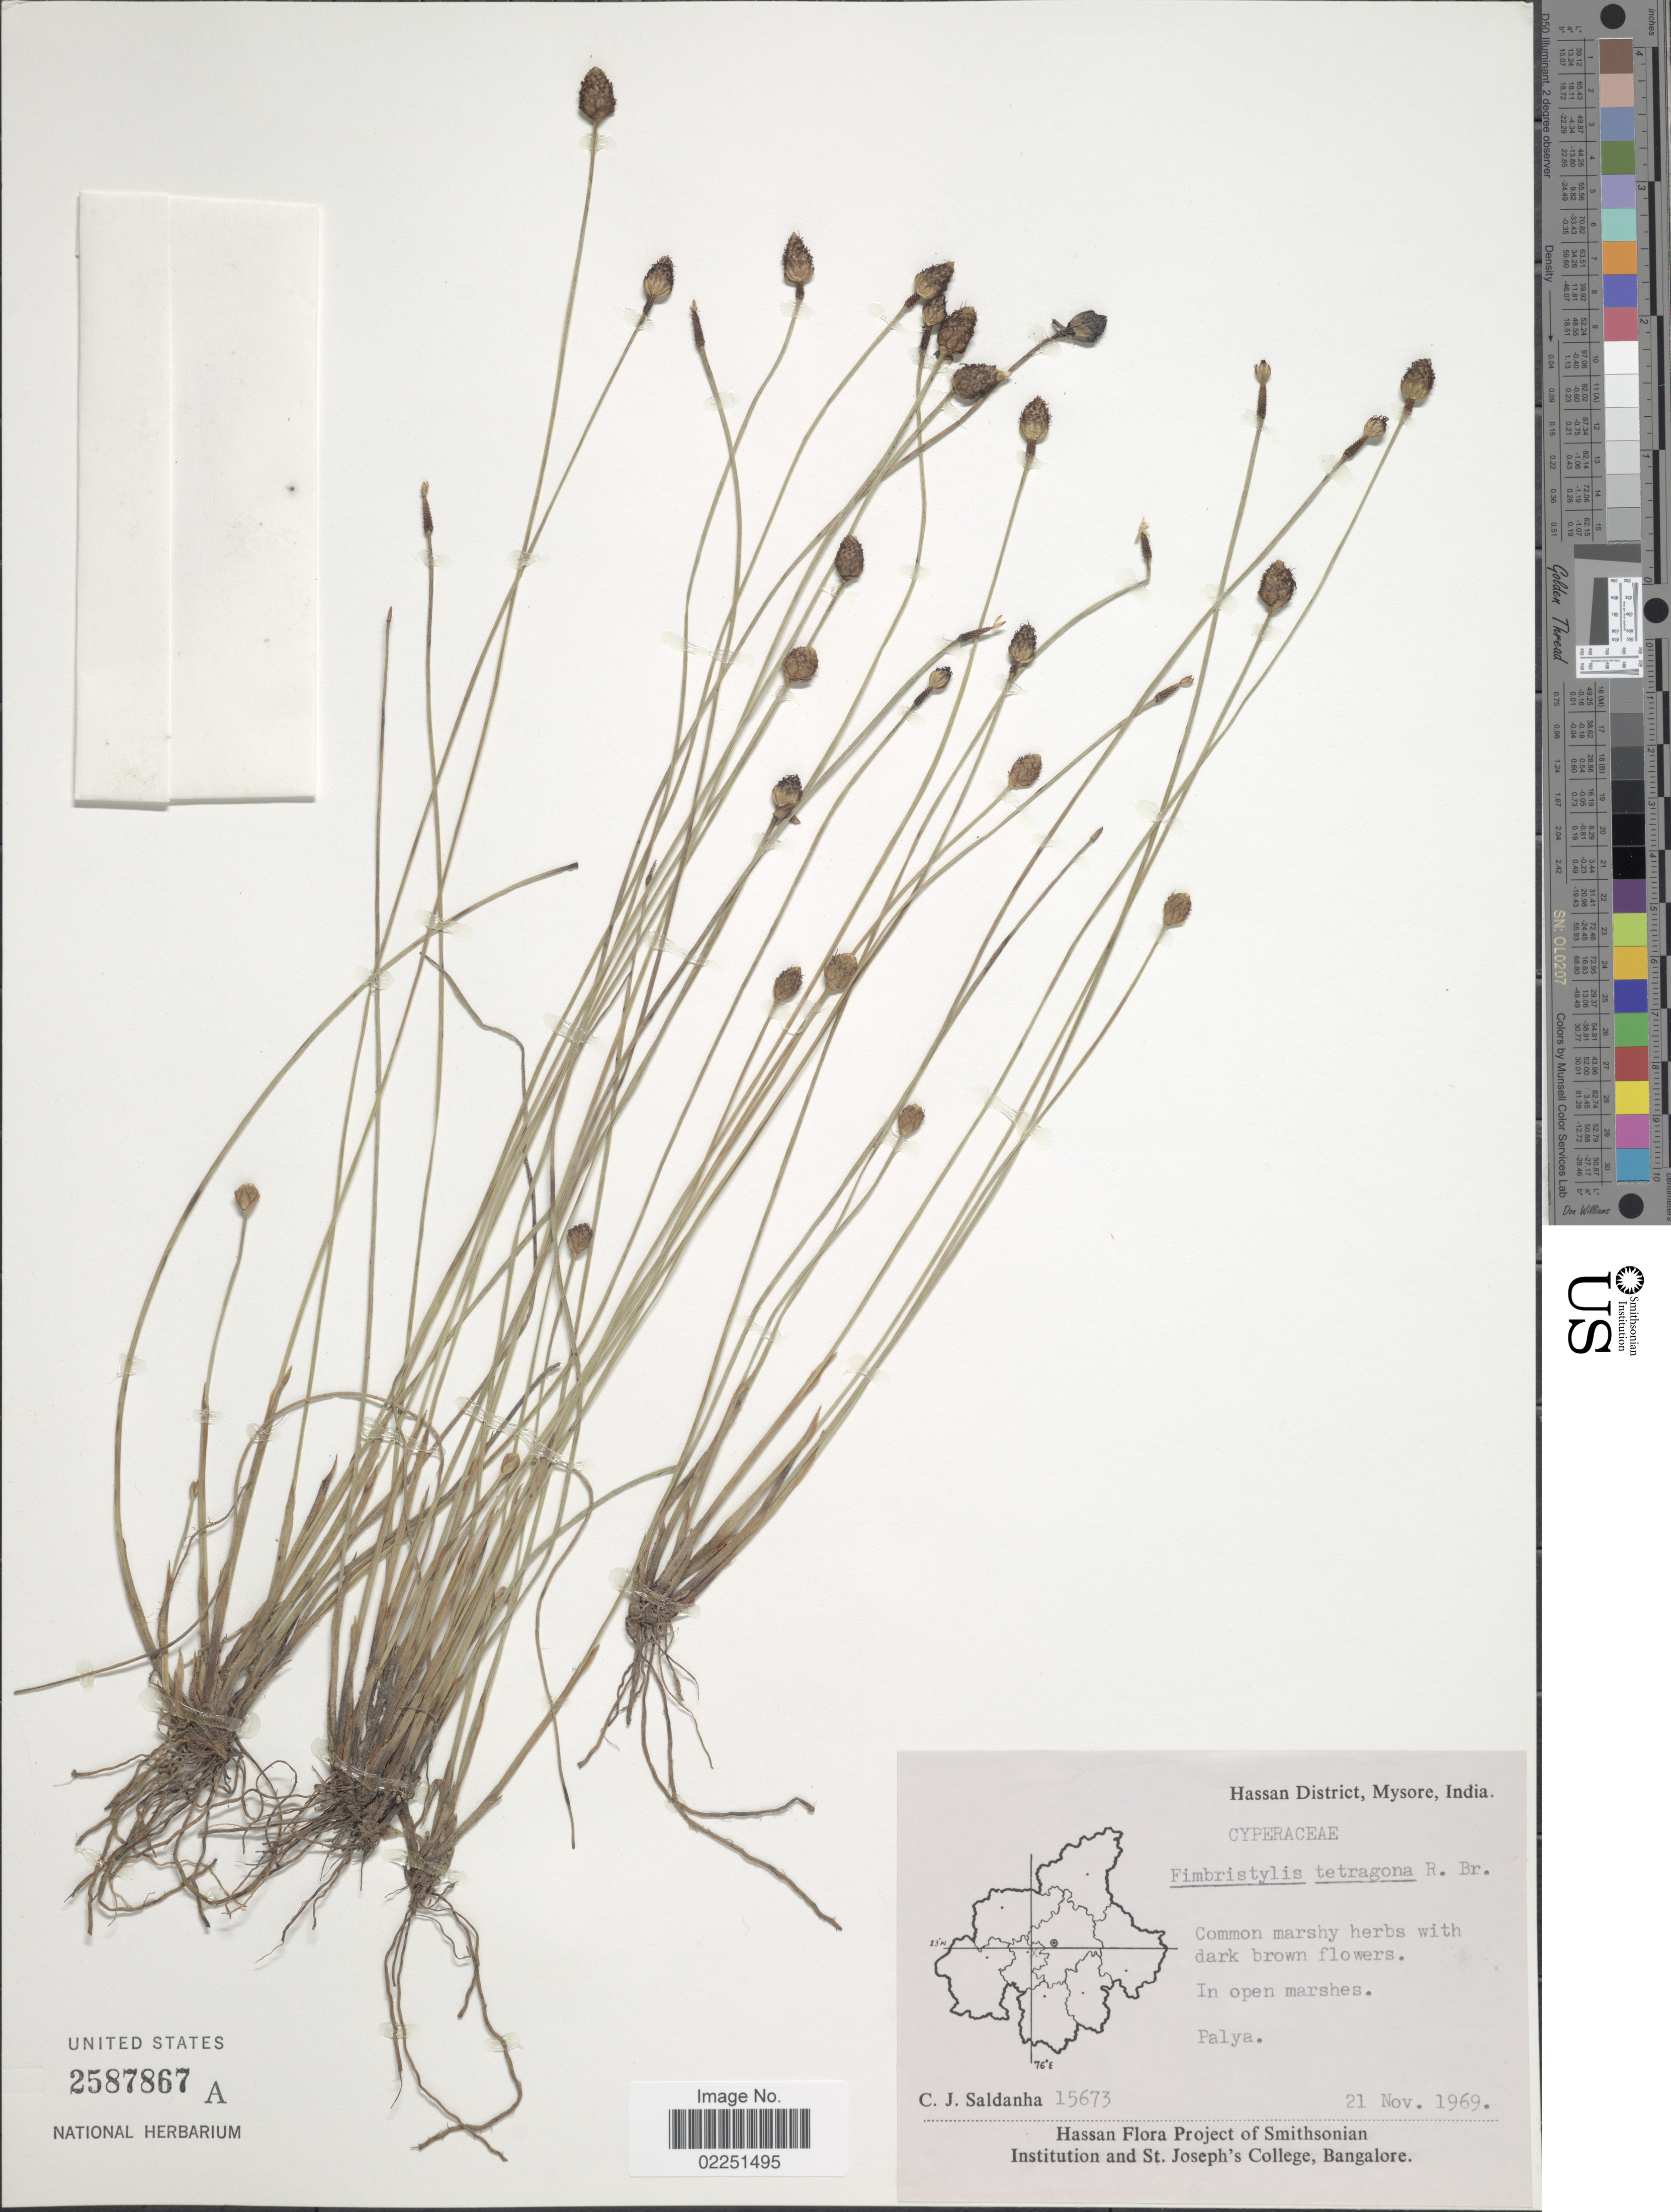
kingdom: Plantae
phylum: Tracheophyta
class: Liliopsida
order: Poales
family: Cyperaceae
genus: Fimbristylis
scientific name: Fimbristylis tetragona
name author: R. Br.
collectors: C. J. Saldanha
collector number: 15673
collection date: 1969-11-21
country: India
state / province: Karnataka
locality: Hassan District, Mysore. Palya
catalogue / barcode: US 2587867A